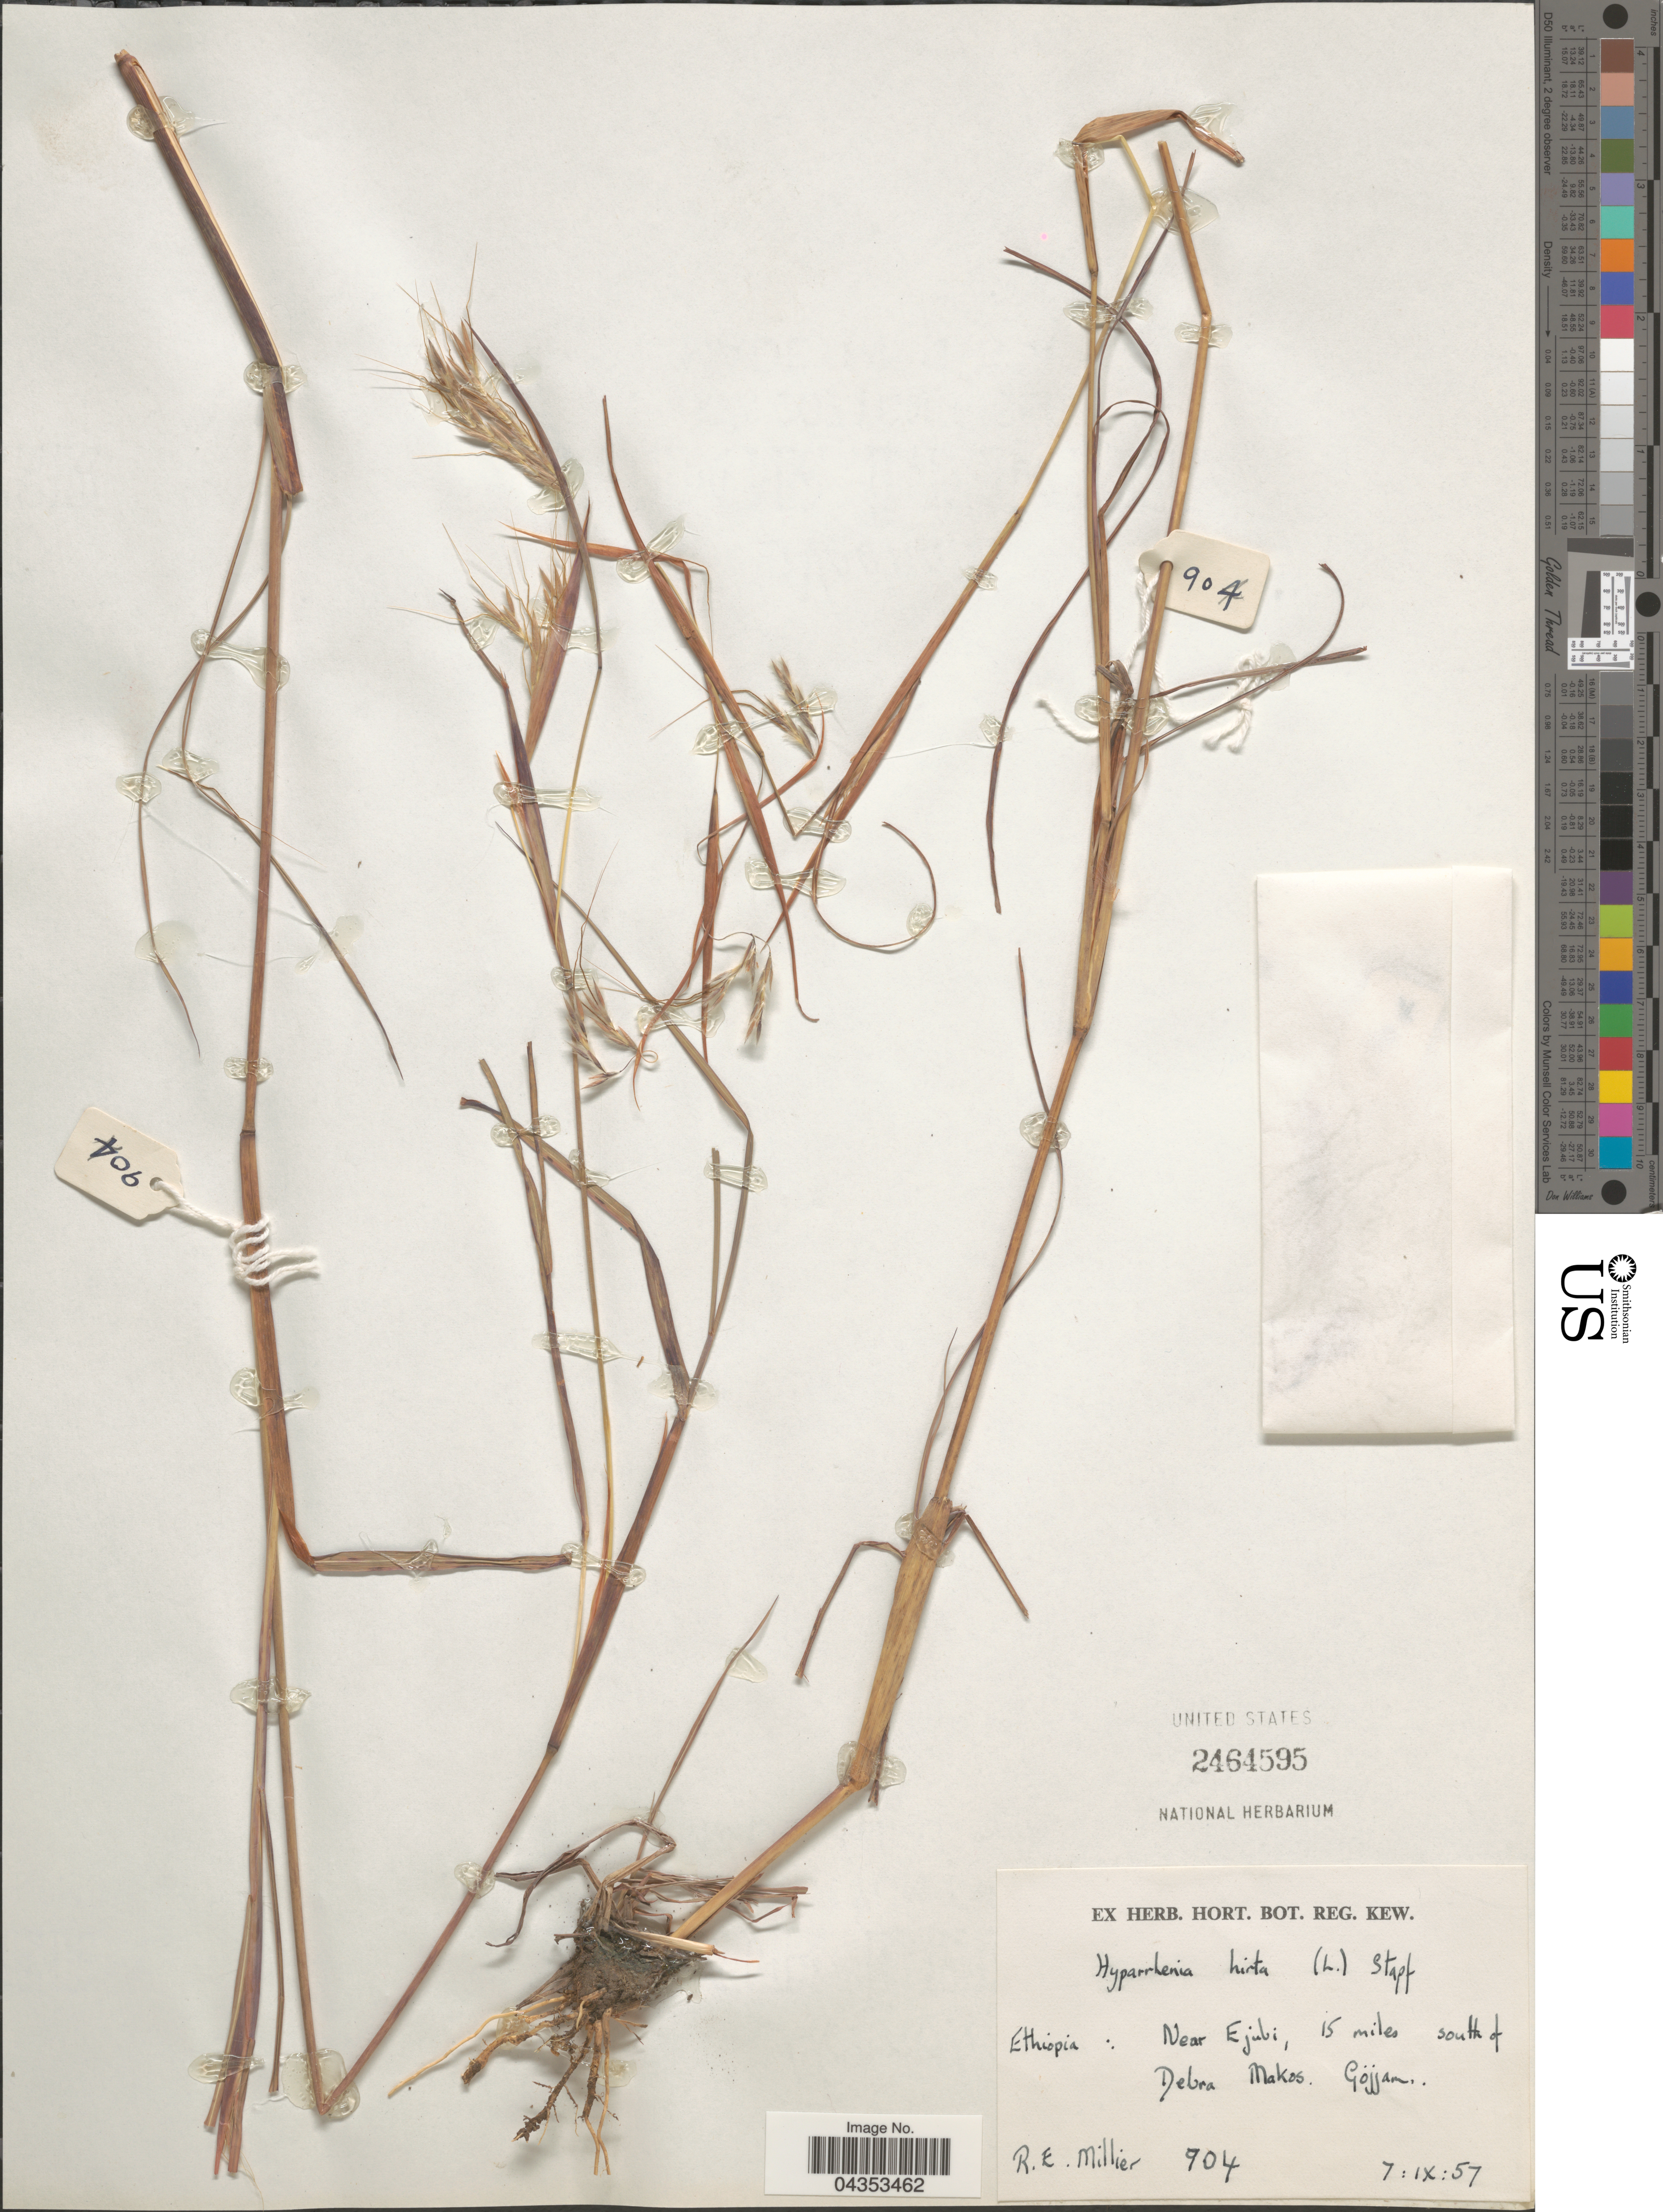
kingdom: Plantae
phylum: Tracheophyta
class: Liliopsida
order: Poales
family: Poaceae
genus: Hyparrhenia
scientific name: Hyparrhenia hirta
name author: (L.) Stapf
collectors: R. Millier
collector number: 704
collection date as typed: Transcribed d/m/y: 7/9/57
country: Ethiopia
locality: Near Ejubi, 15 miles south of Debra Makos. Gojjam.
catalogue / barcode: US 2464595